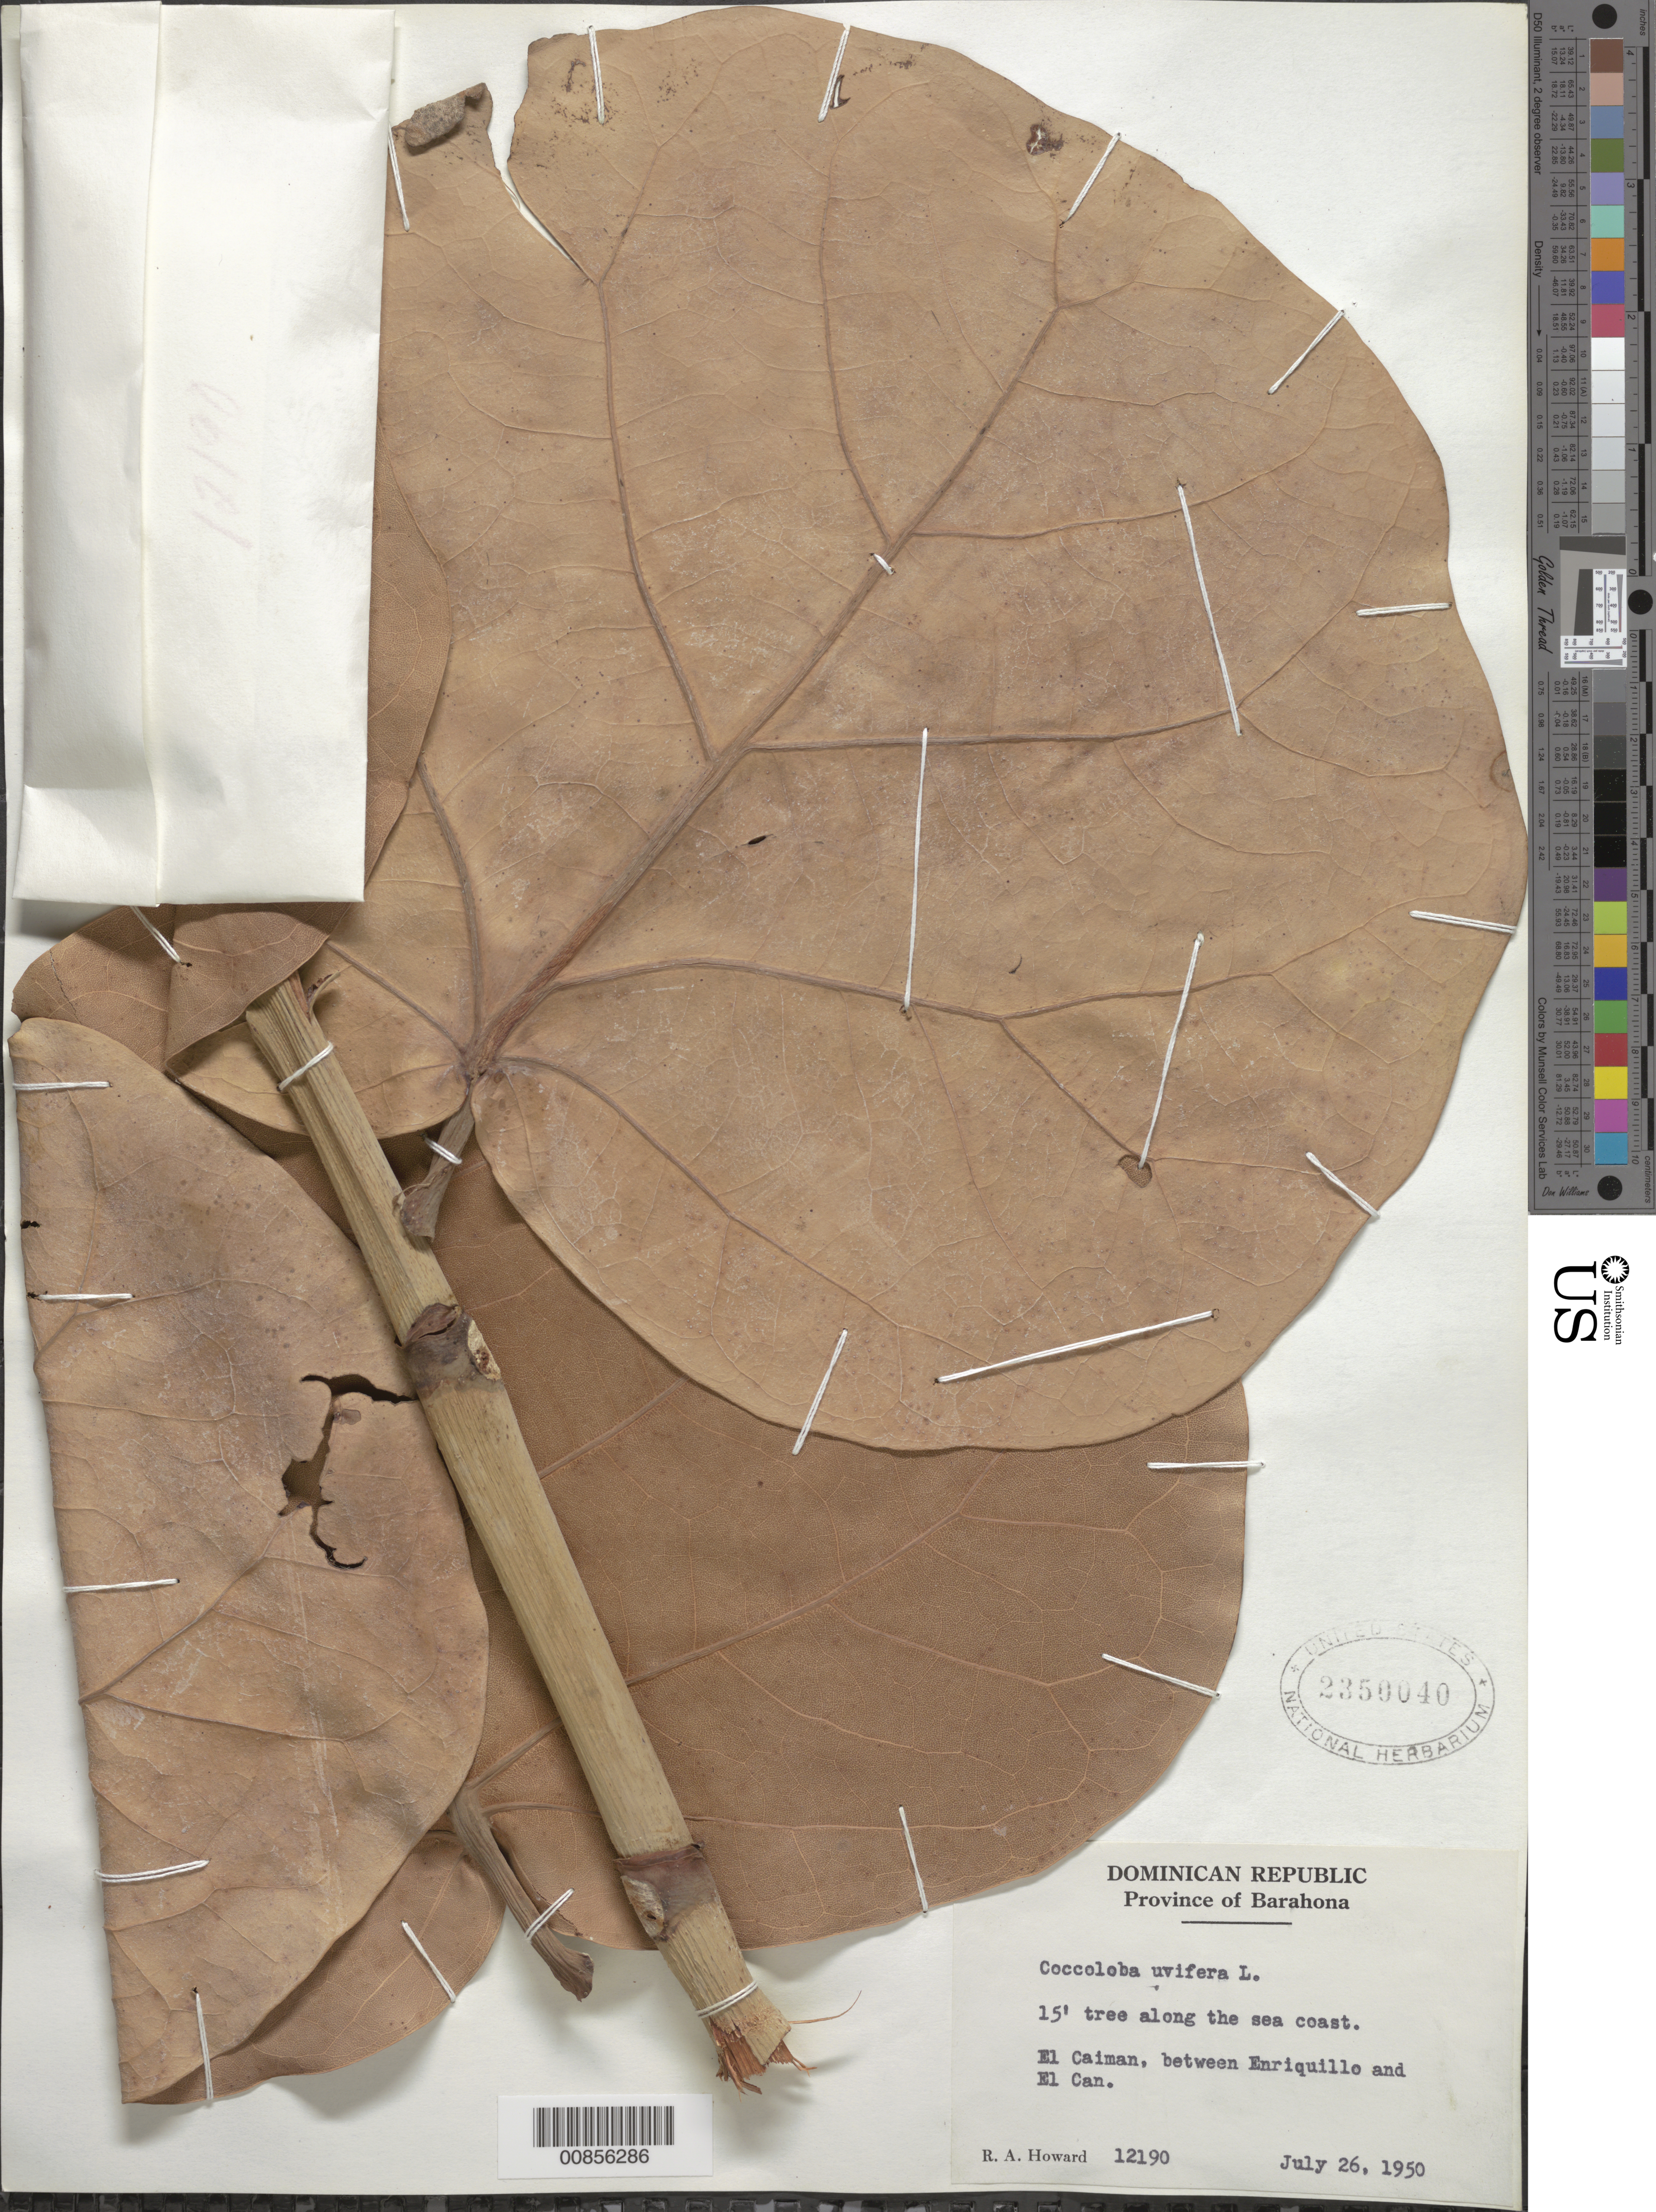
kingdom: Plantae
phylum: Tracheophyta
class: Magnoliopsida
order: Caryophyllales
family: Polygonaceae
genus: Coccoloba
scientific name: Coccoloba uvifera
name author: L.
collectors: R. A. Howard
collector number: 12190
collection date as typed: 26 Jul 1950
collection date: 1950-07-26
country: Dominican Republic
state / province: Barahona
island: Hispaniola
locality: El Caiman between Enriquillo and El Can.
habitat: Along the sea coast.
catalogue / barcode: US 2350040